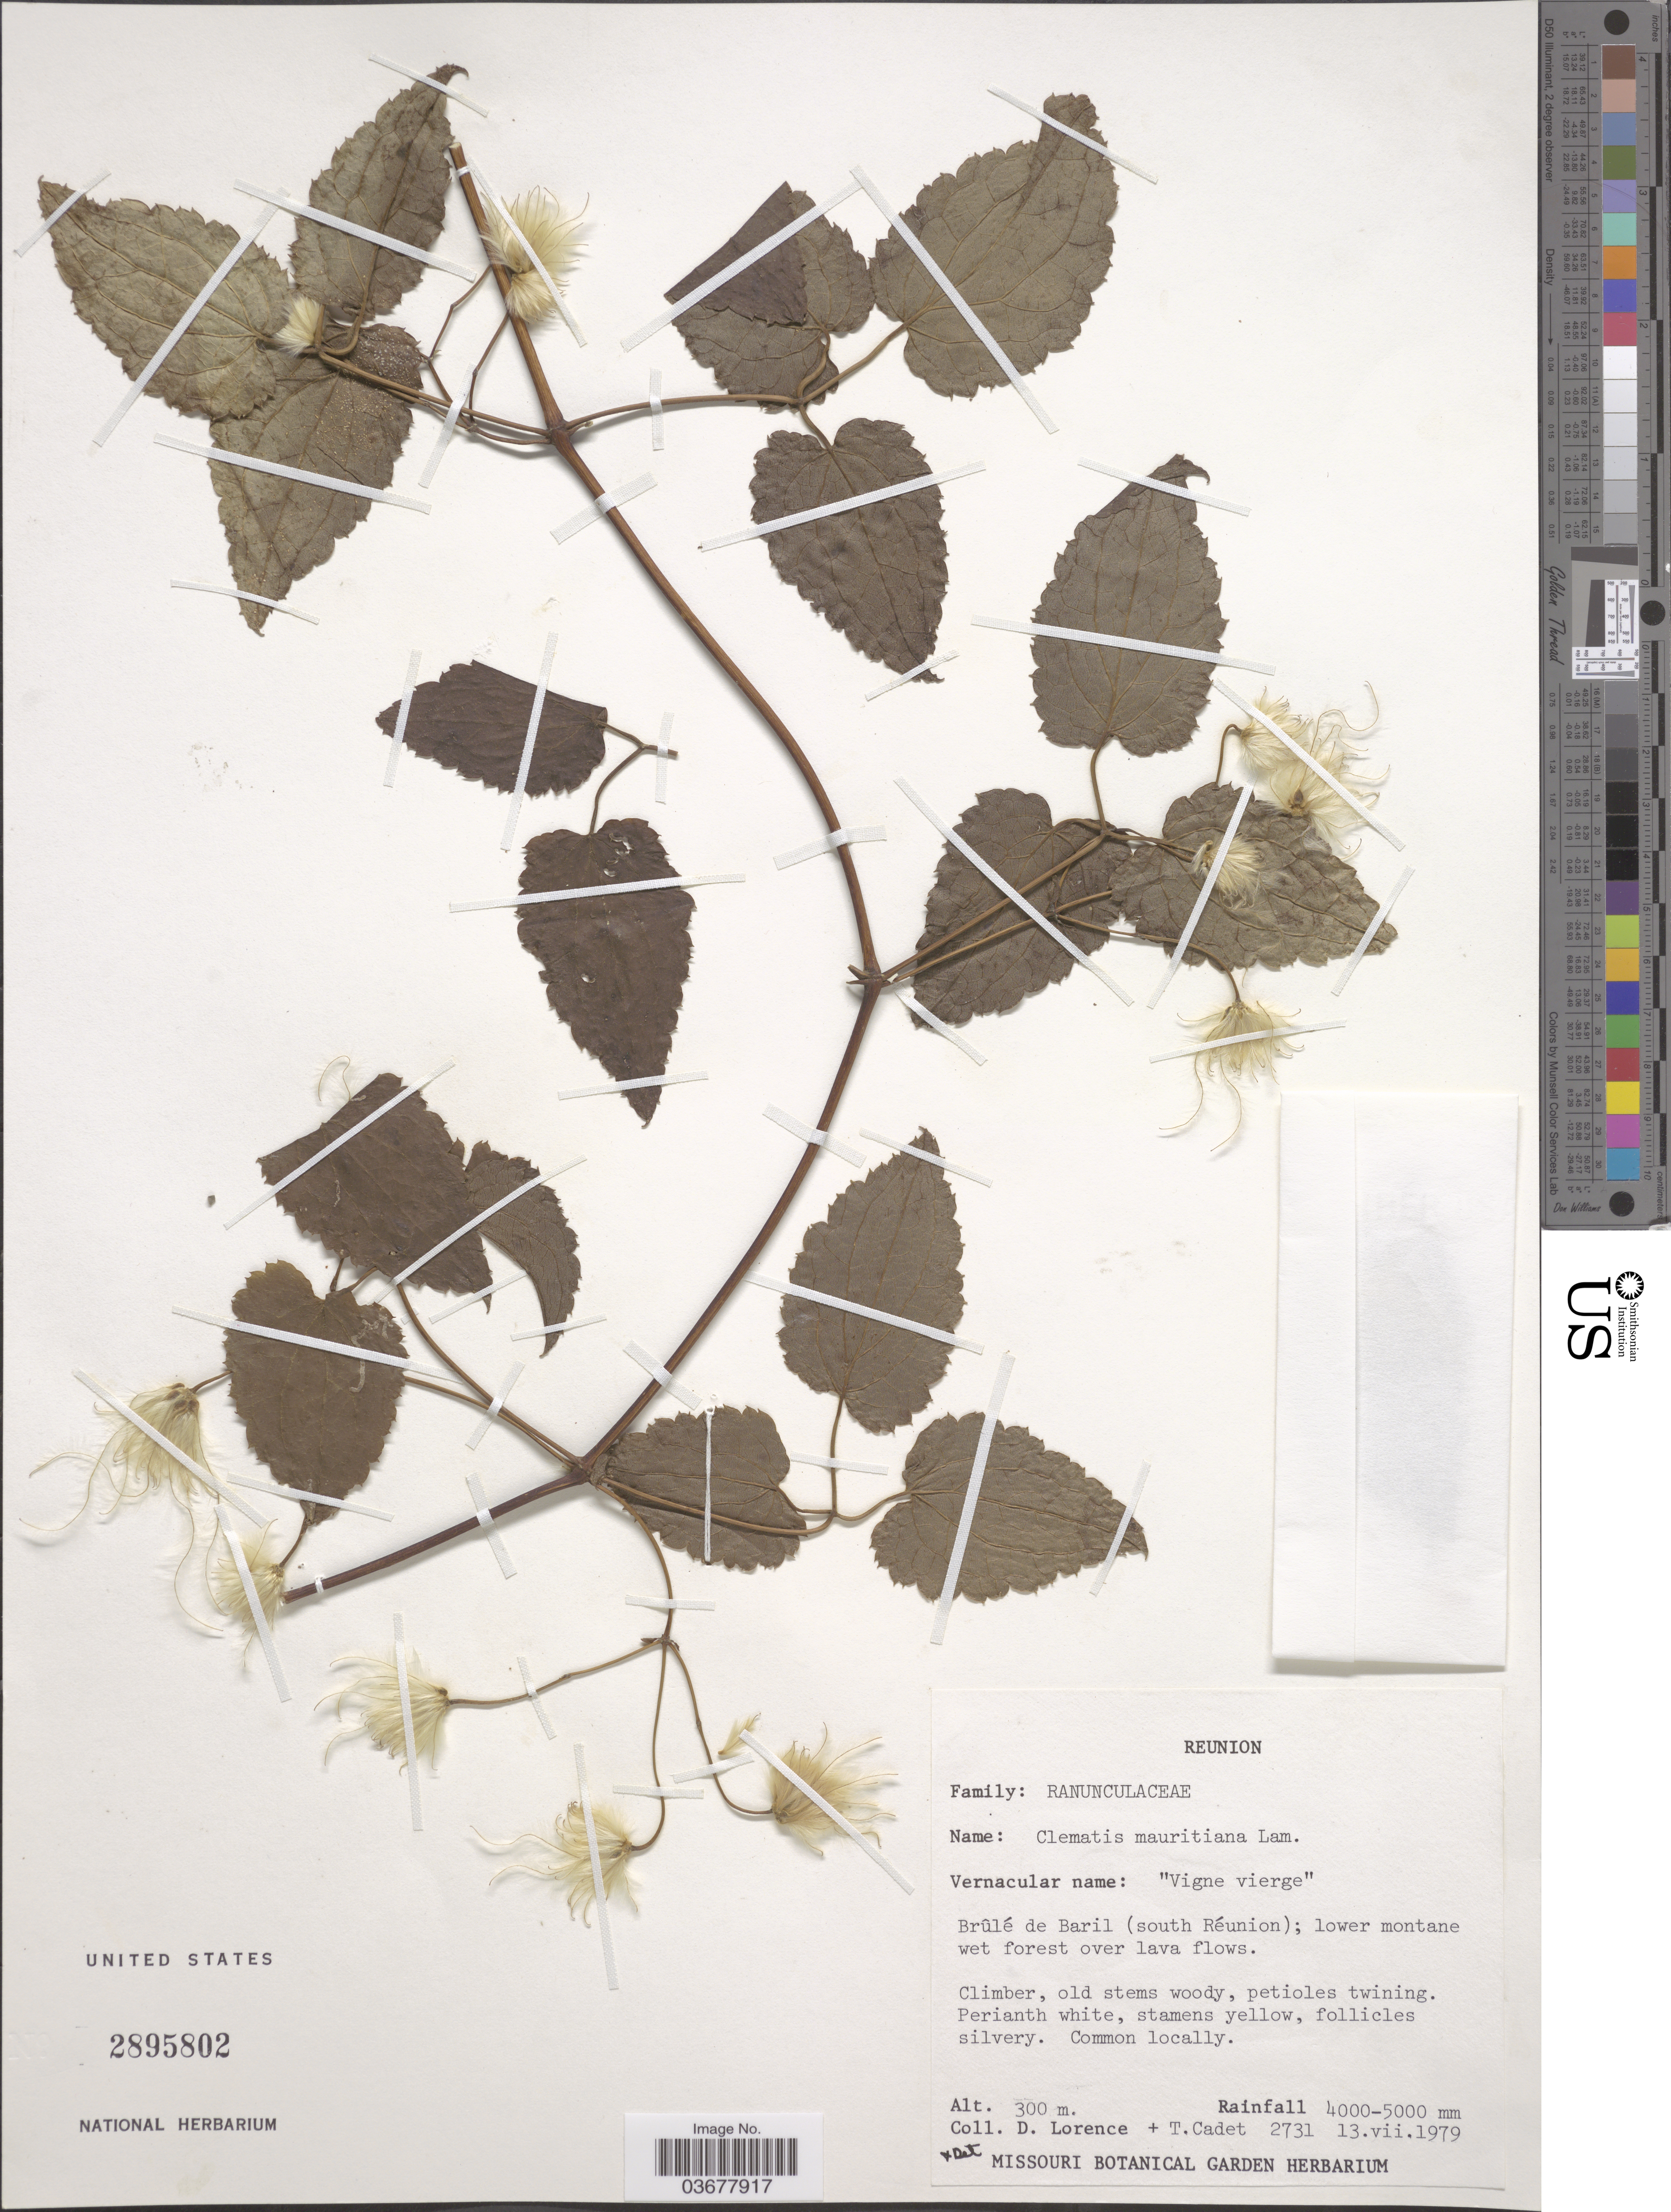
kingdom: Plantae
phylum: Tracheophyta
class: Magnoliopsida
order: Ranunculales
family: Ranunculaceae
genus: Clematis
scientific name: Clematis mauritiana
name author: Lam.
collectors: D. Lorence & T. Cadet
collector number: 2731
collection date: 1979-07-13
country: Reunion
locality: Brûlé de Baril (south Réunion).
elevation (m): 300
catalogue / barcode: US 2895802